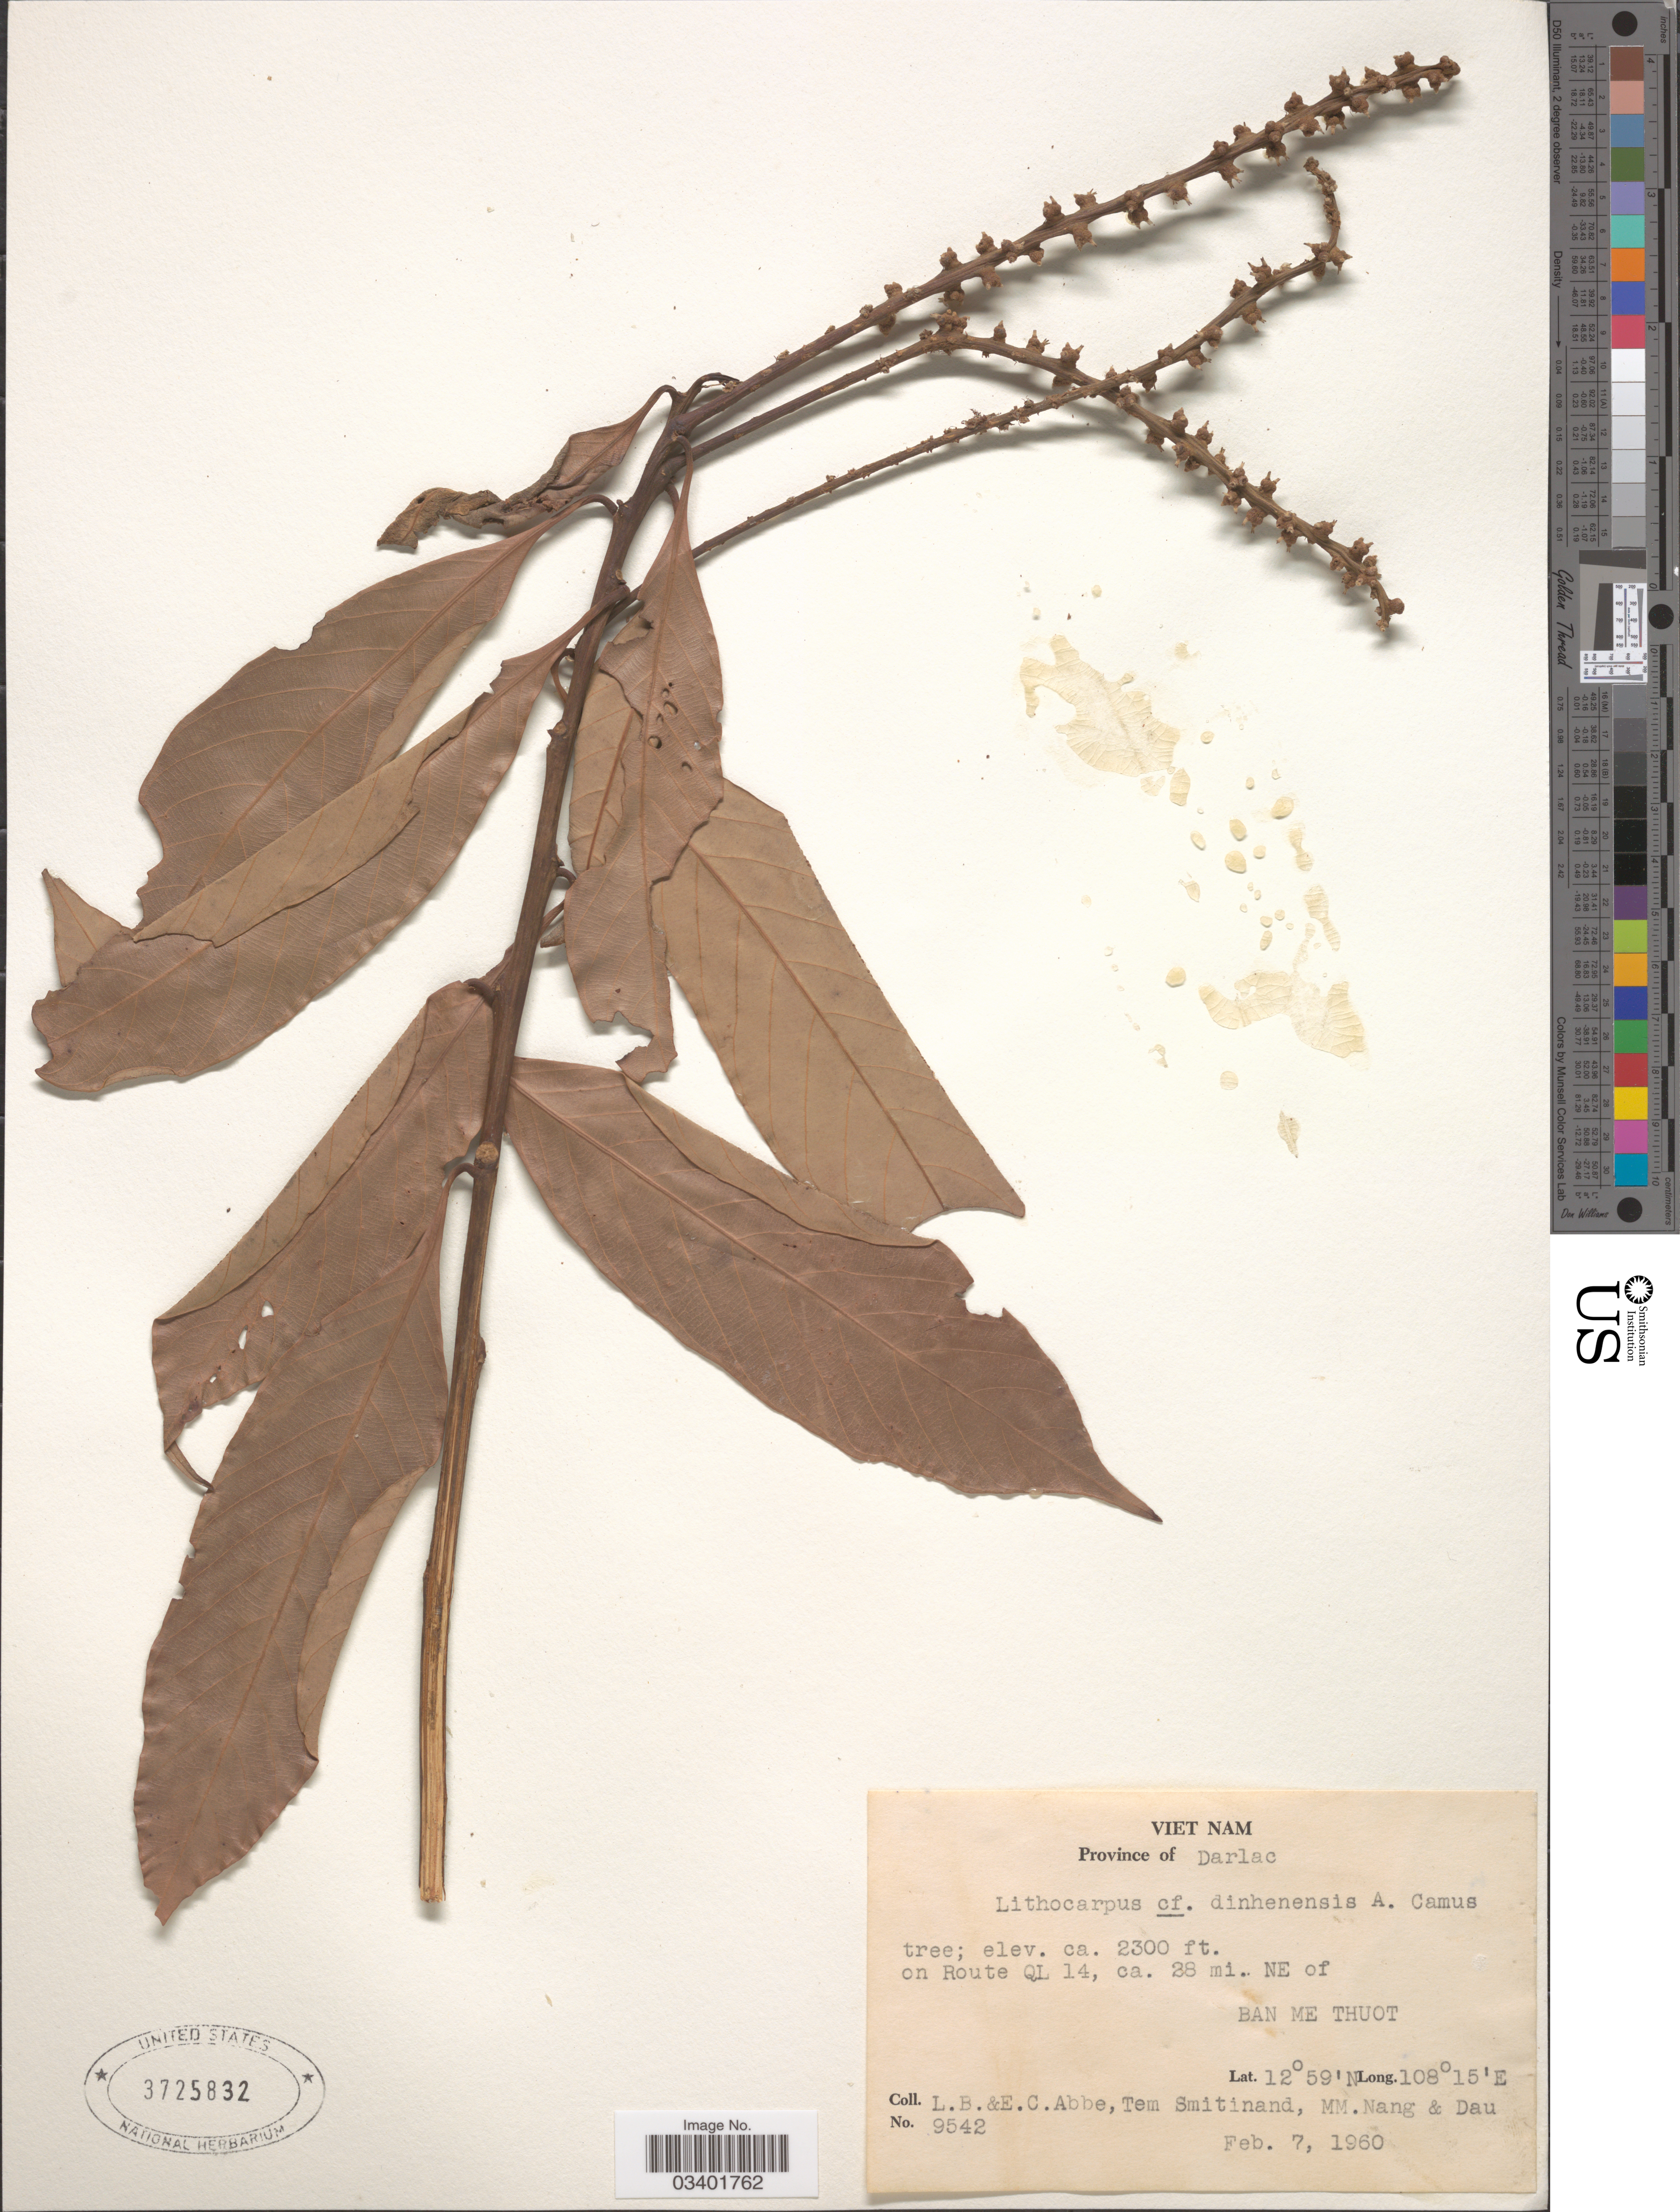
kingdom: Plantae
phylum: Tracheophyta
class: Magnoliopsida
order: Fagales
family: Fagaceae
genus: Lithocarpus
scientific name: Lithocarpus dinhensis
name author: (Hickel & A. Camus) A. Camus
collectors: L. B. Abbe, E. C. Abbe, T. Smitinand, M. Nang & -- Dau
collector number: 9542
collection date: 1960-02-07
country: Vietnam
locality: Province of Darlac, on Route QL 14, ca. 28 mi. NE of Ban Me Thuot.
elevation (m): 701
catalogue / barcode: US 3725832